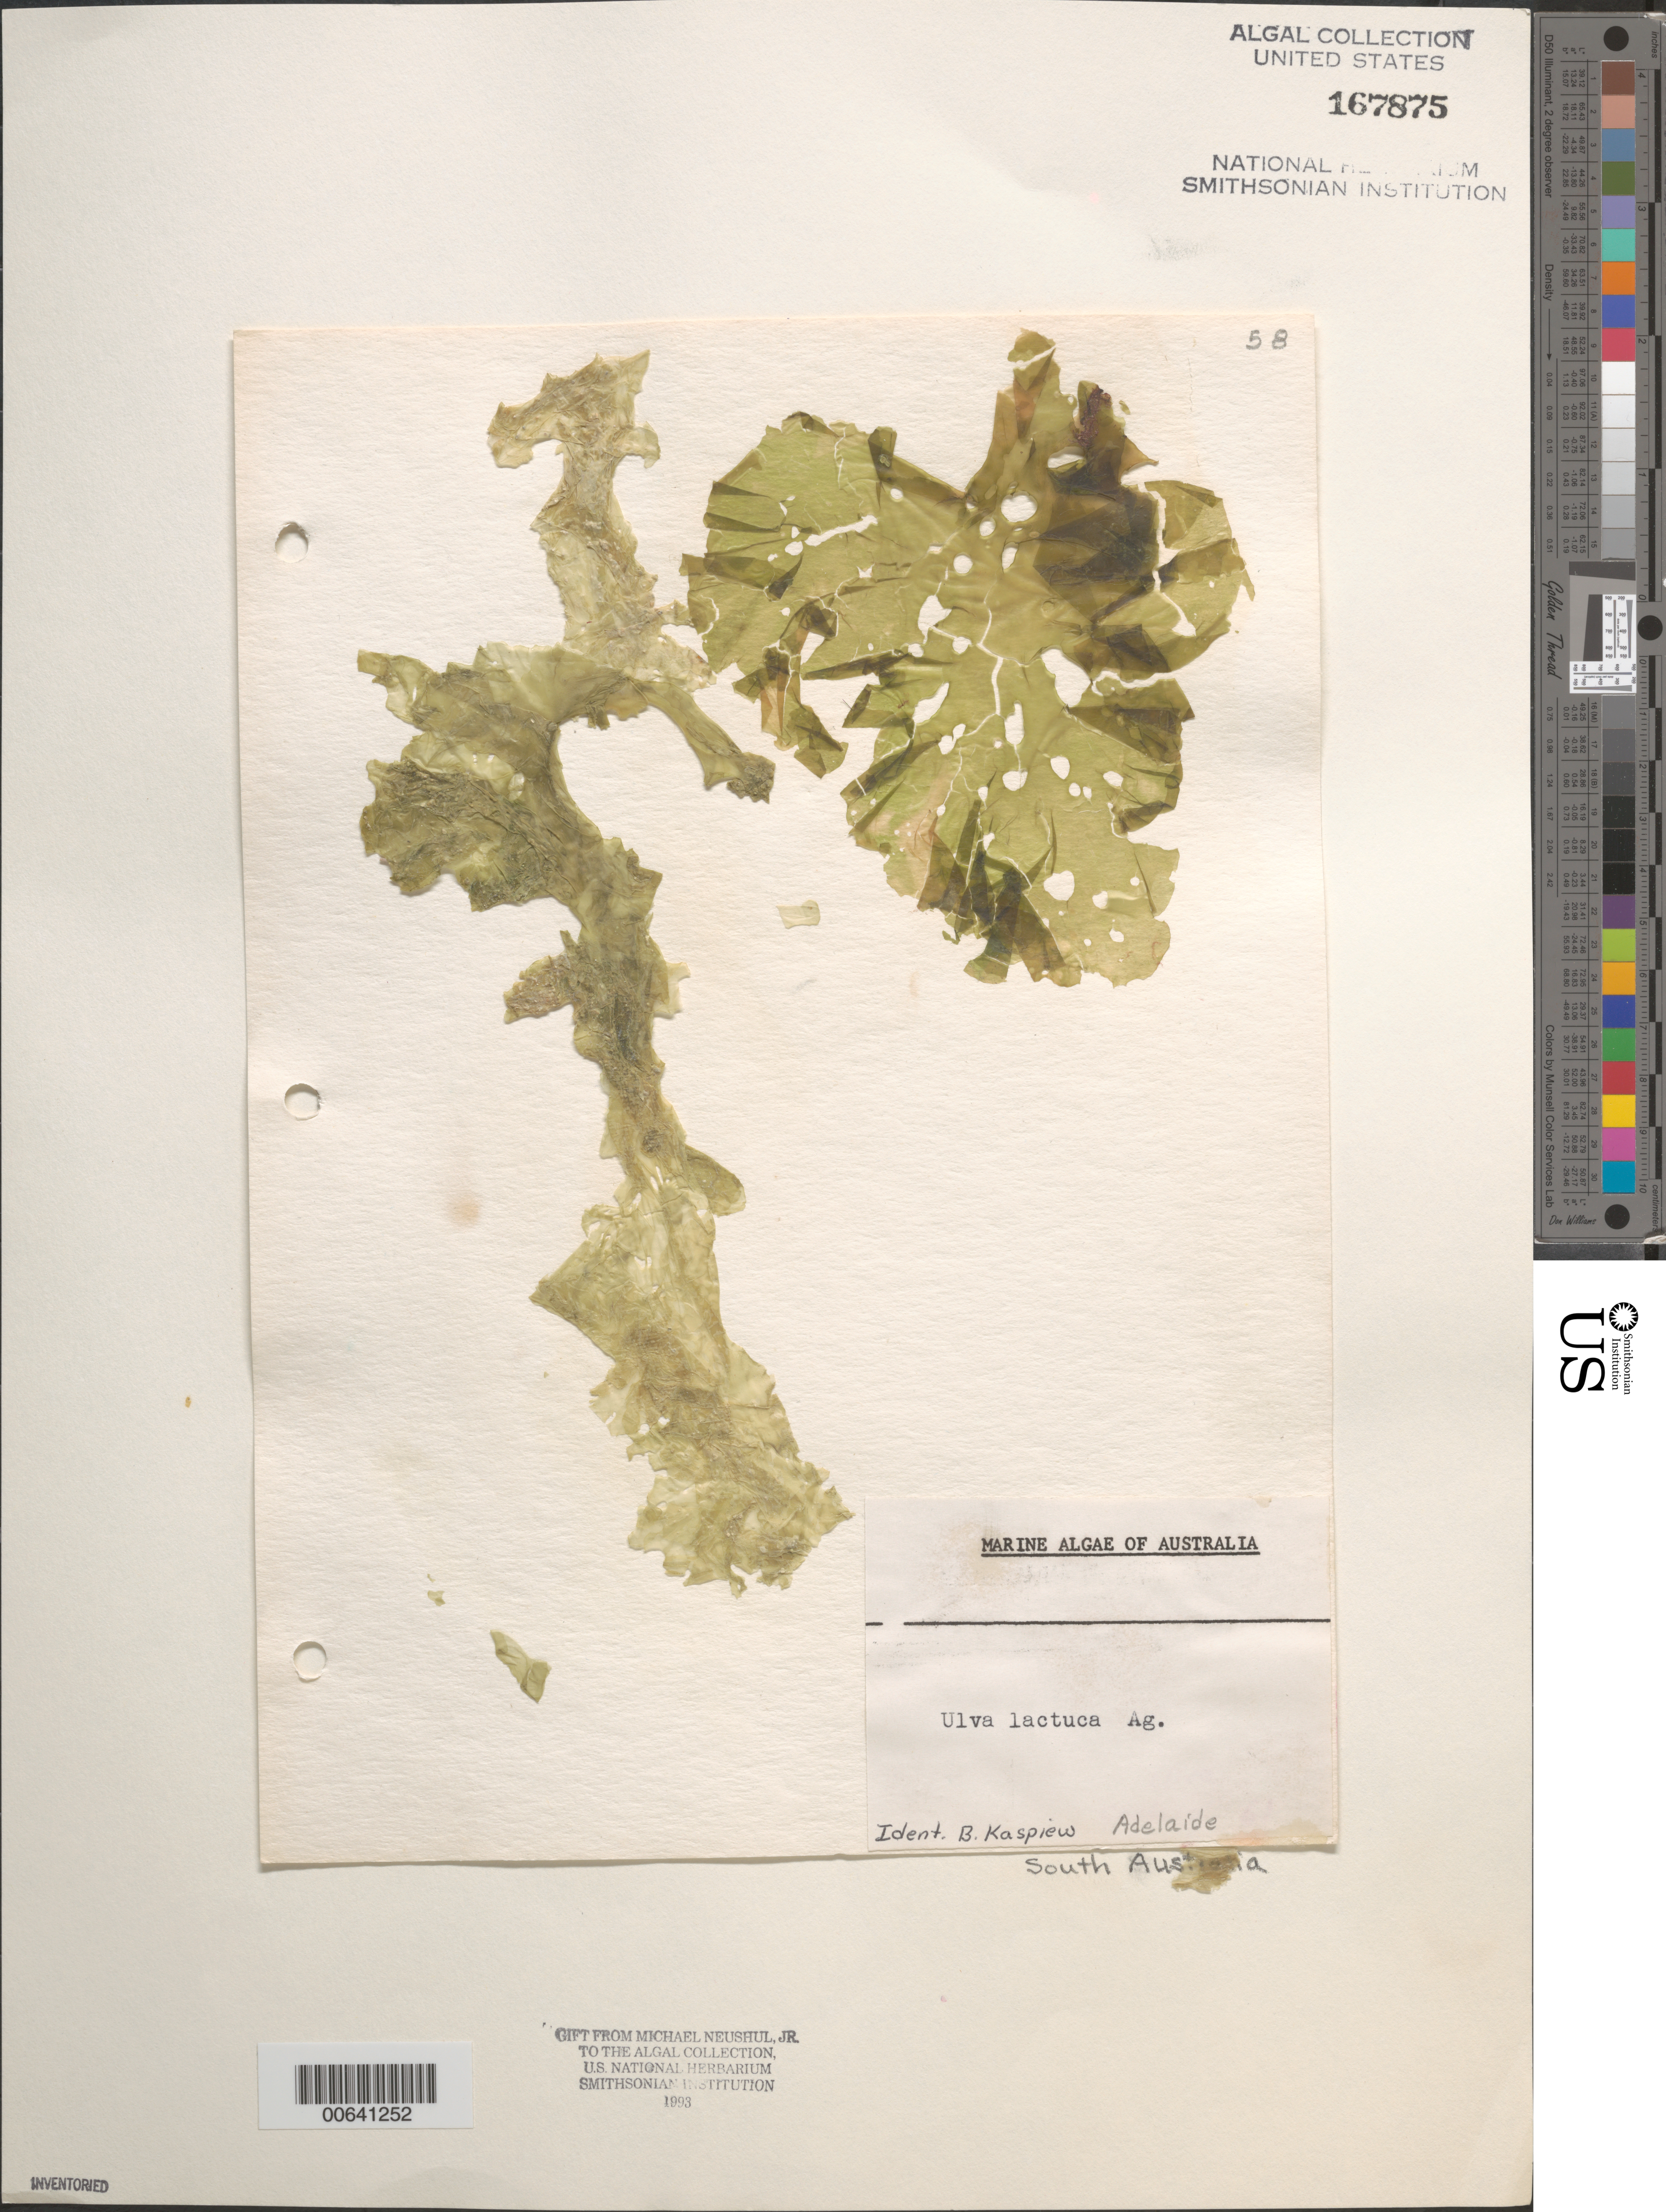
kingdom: Plantae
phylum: Chlorophyta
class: Ulvophyceae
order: Ulvales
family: Ulvaceae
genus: Ulva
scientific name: Ulva lactuca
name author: L.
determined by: Kaspiew, B.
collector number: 58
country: Australia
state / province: South Australia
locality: Adelaide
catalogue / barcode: US 167875